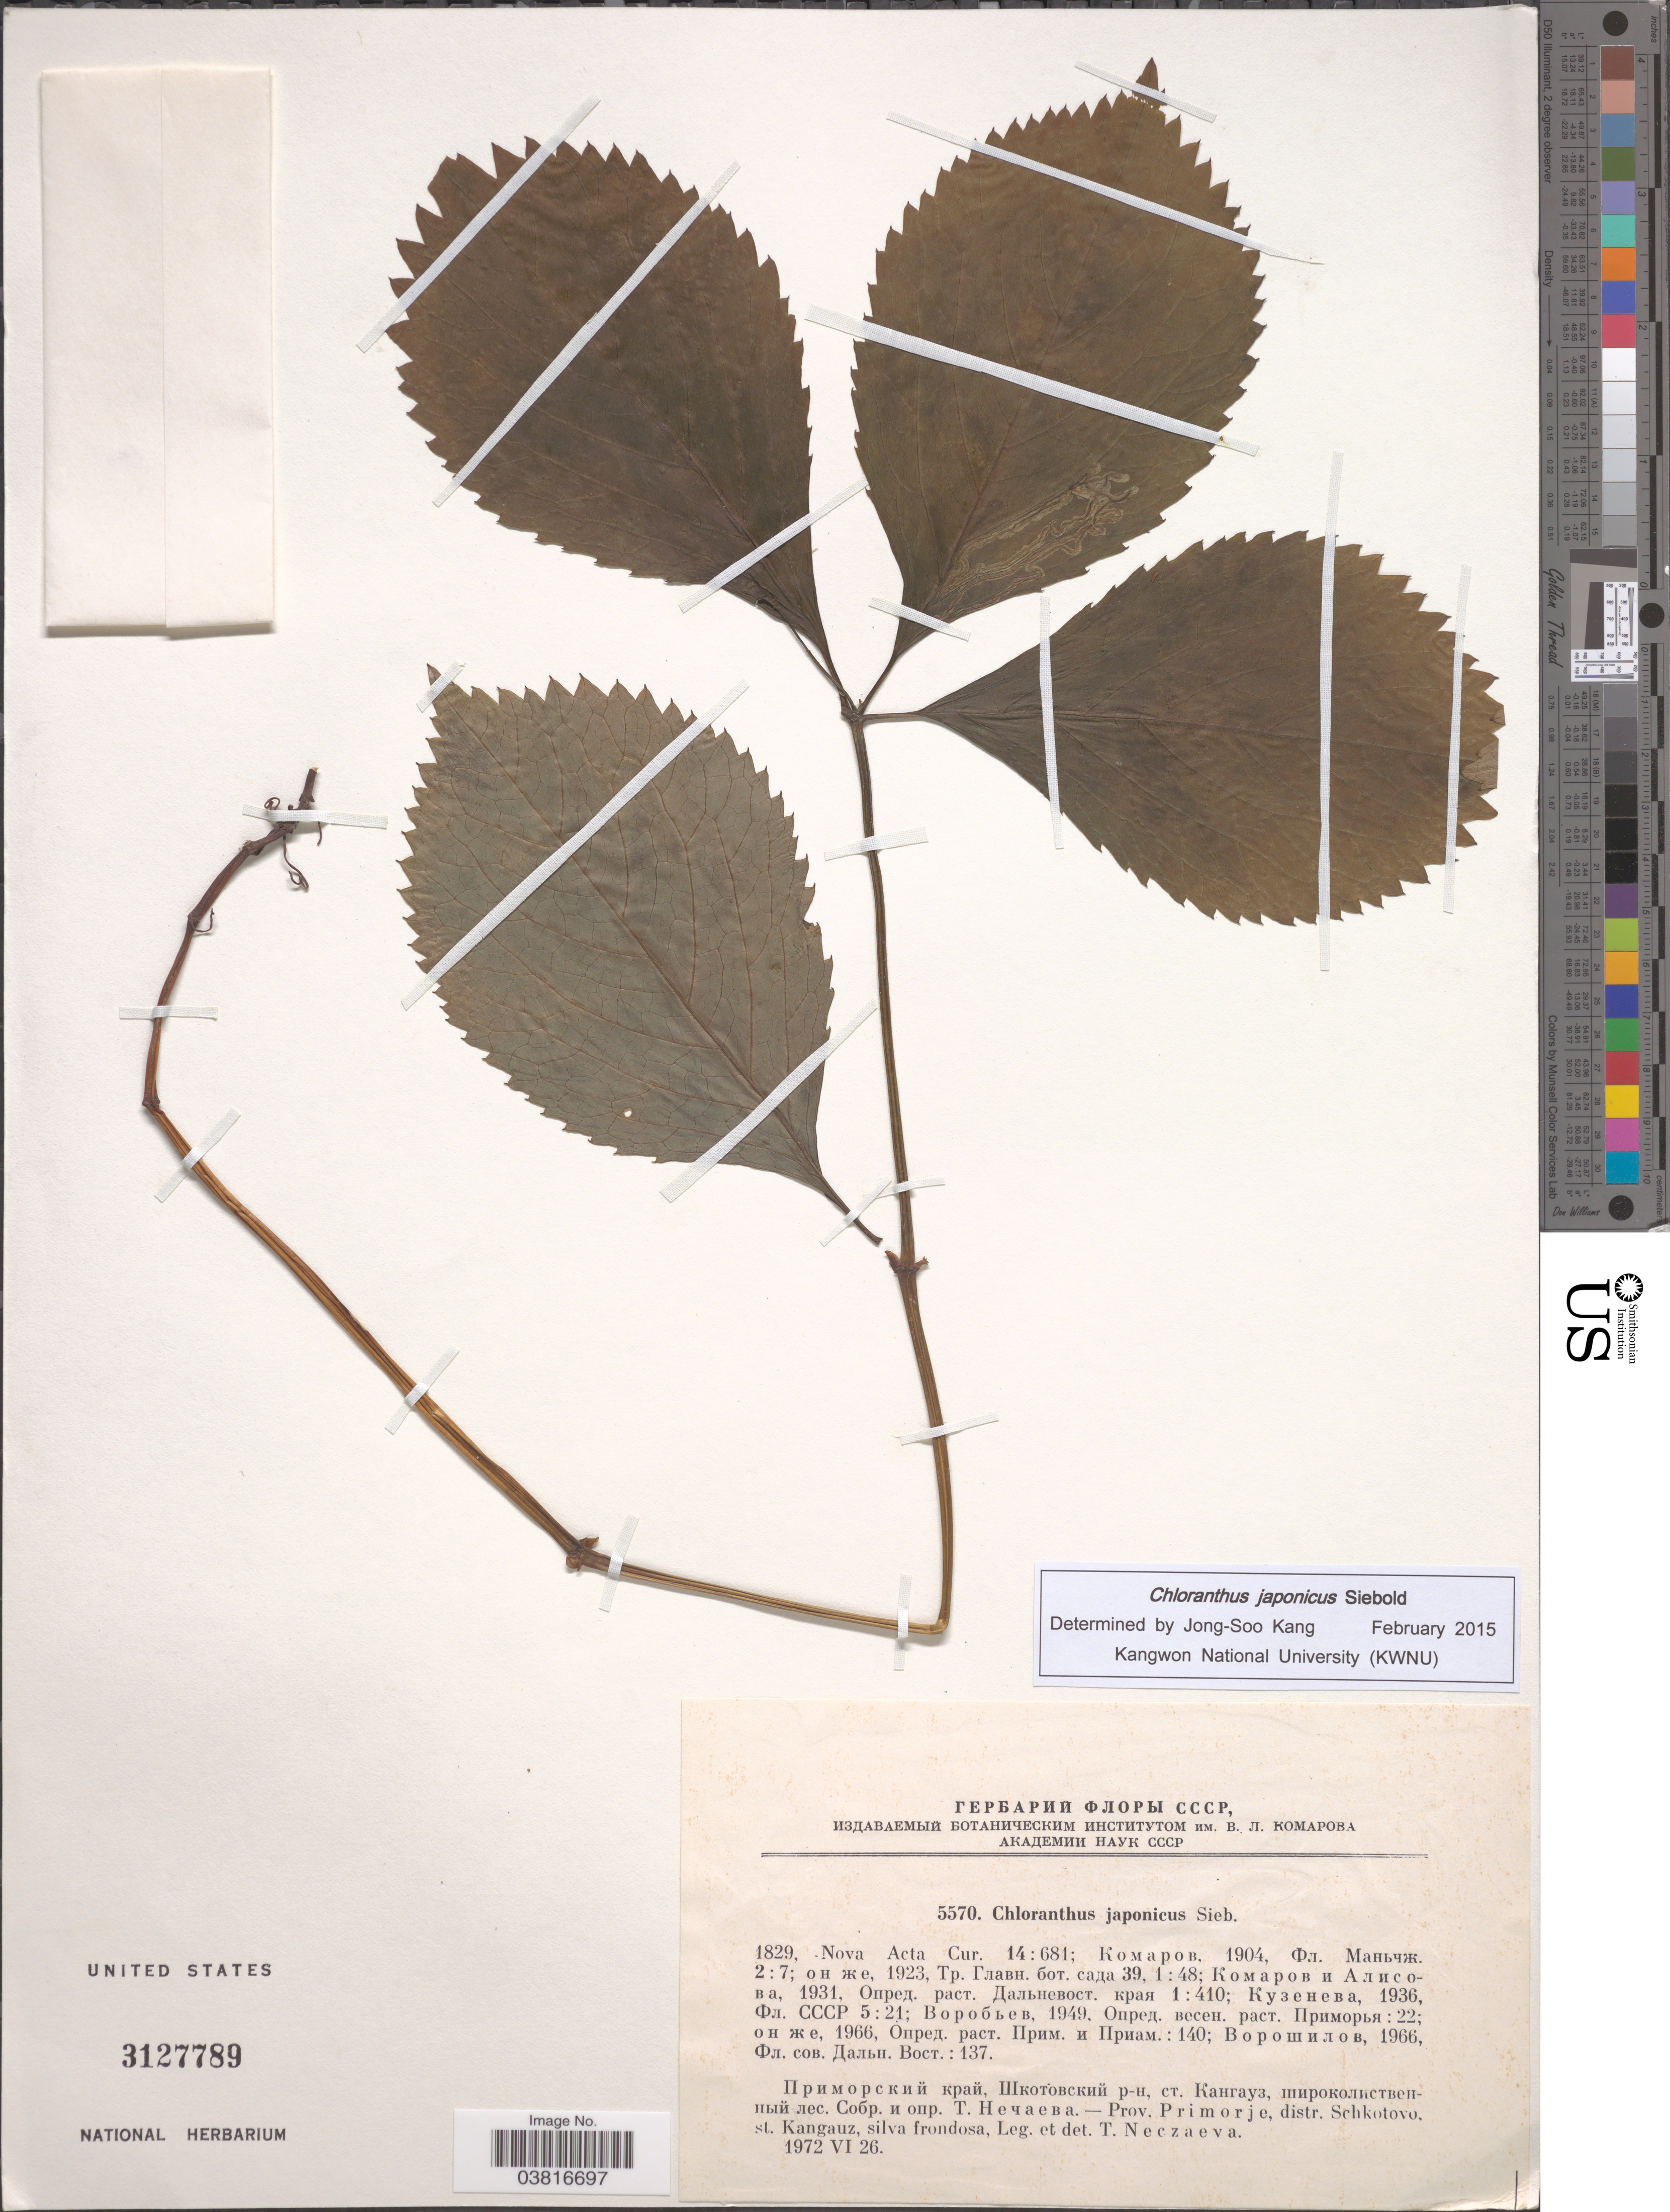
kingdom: Plantae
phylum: Tracheophyta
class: Magnoliopsida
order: Chloranthales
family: Chloranthaceae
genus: Chloranthus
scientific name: Chloranthus japonicus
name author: Siebold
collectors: T. Neczaeva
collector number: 5570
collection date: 1972-06-26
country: Russian Federation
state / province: Primorsky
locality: Prov. Primorje, distr. Schkotovo, st. Kangauz, silva frondosa.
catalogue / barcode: US 3127789